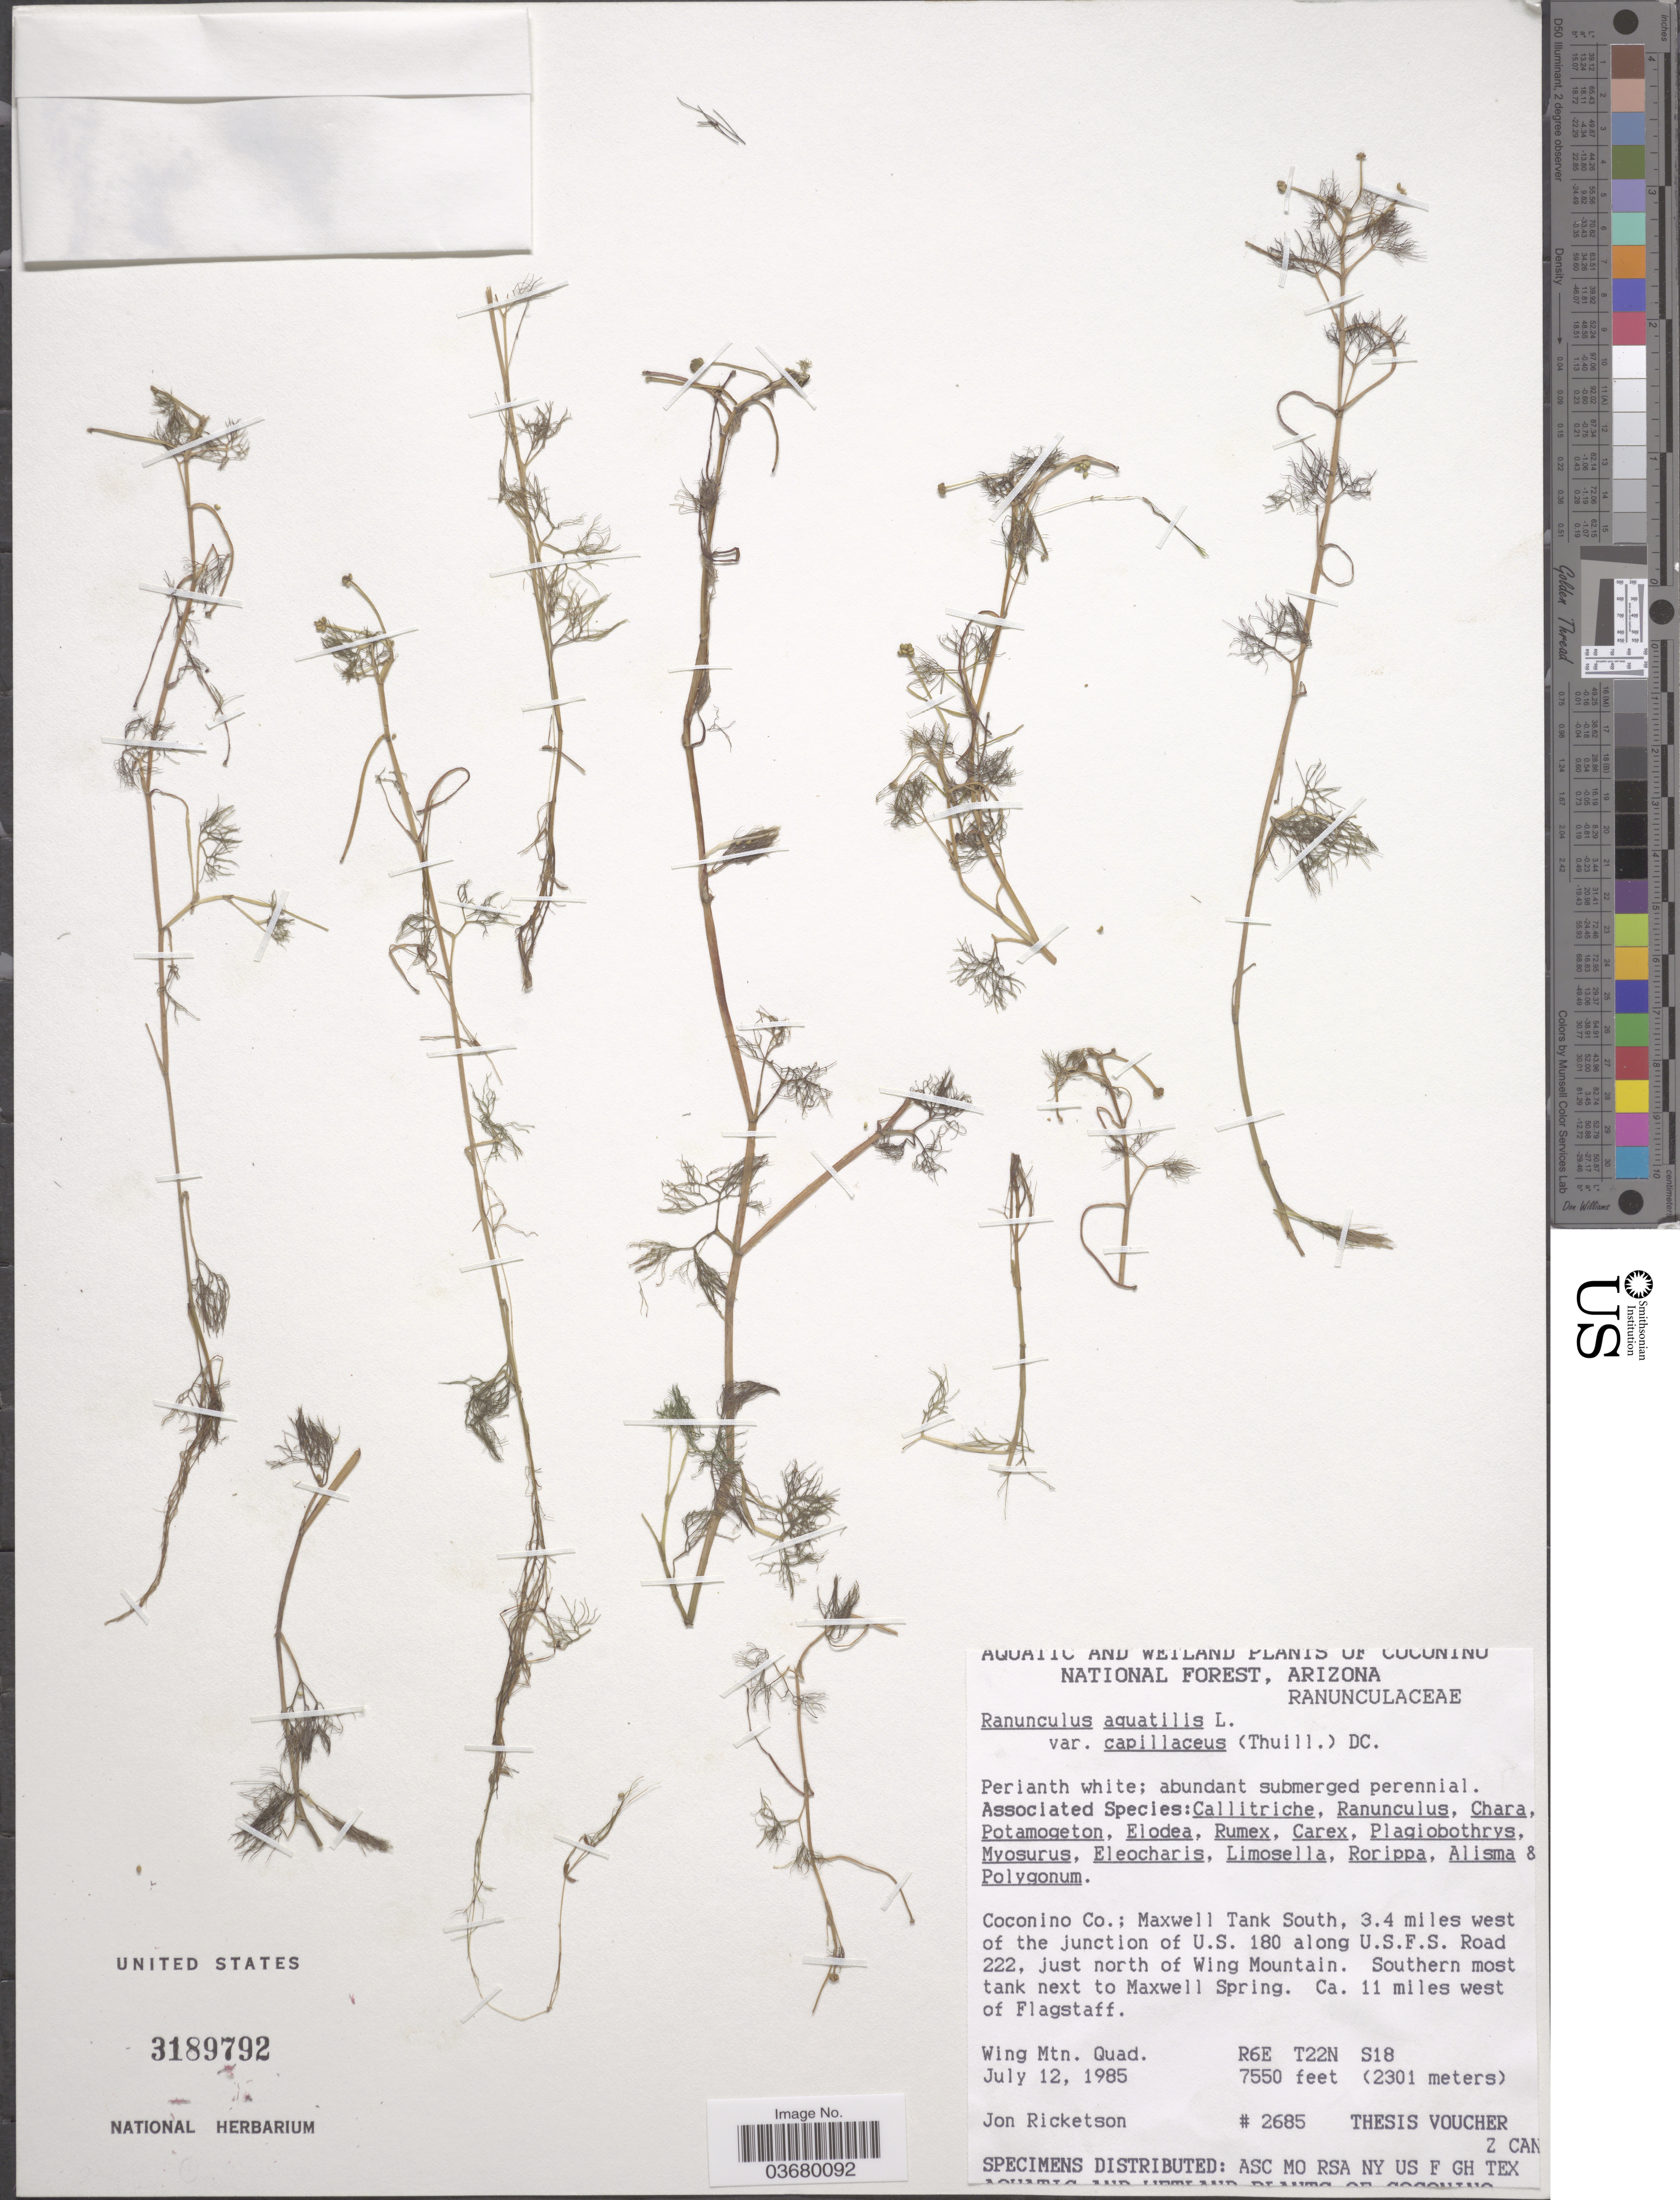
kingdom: Plantae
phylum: Tracheophyta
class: Magnoliopsida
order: Ranunculales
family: Ranunculaceae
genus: Ranunculus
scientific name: Ranunculus trichophyllus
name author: Chaix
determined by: Strong, Mark T., (BOT), Smithsonian Institution - National Museum of Natural History (UNITED STATES)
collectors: J. Ricketson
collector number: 2685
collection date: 1985-07-12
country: United States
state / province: Arizona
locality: Coconino National Forest. Coconino Co.; Maxwell Tank South, 3.4 miles west of the junction of U.S. 180 along U.S.F.S. Road 222, just north of Wing Mountain. Southern most tank next to Maxwell Spring. Ca. 11 miles west of Flagstaff. Wing Mtn. Quad. R6E T22N S18.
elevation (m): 2301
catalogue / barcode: US 3189792